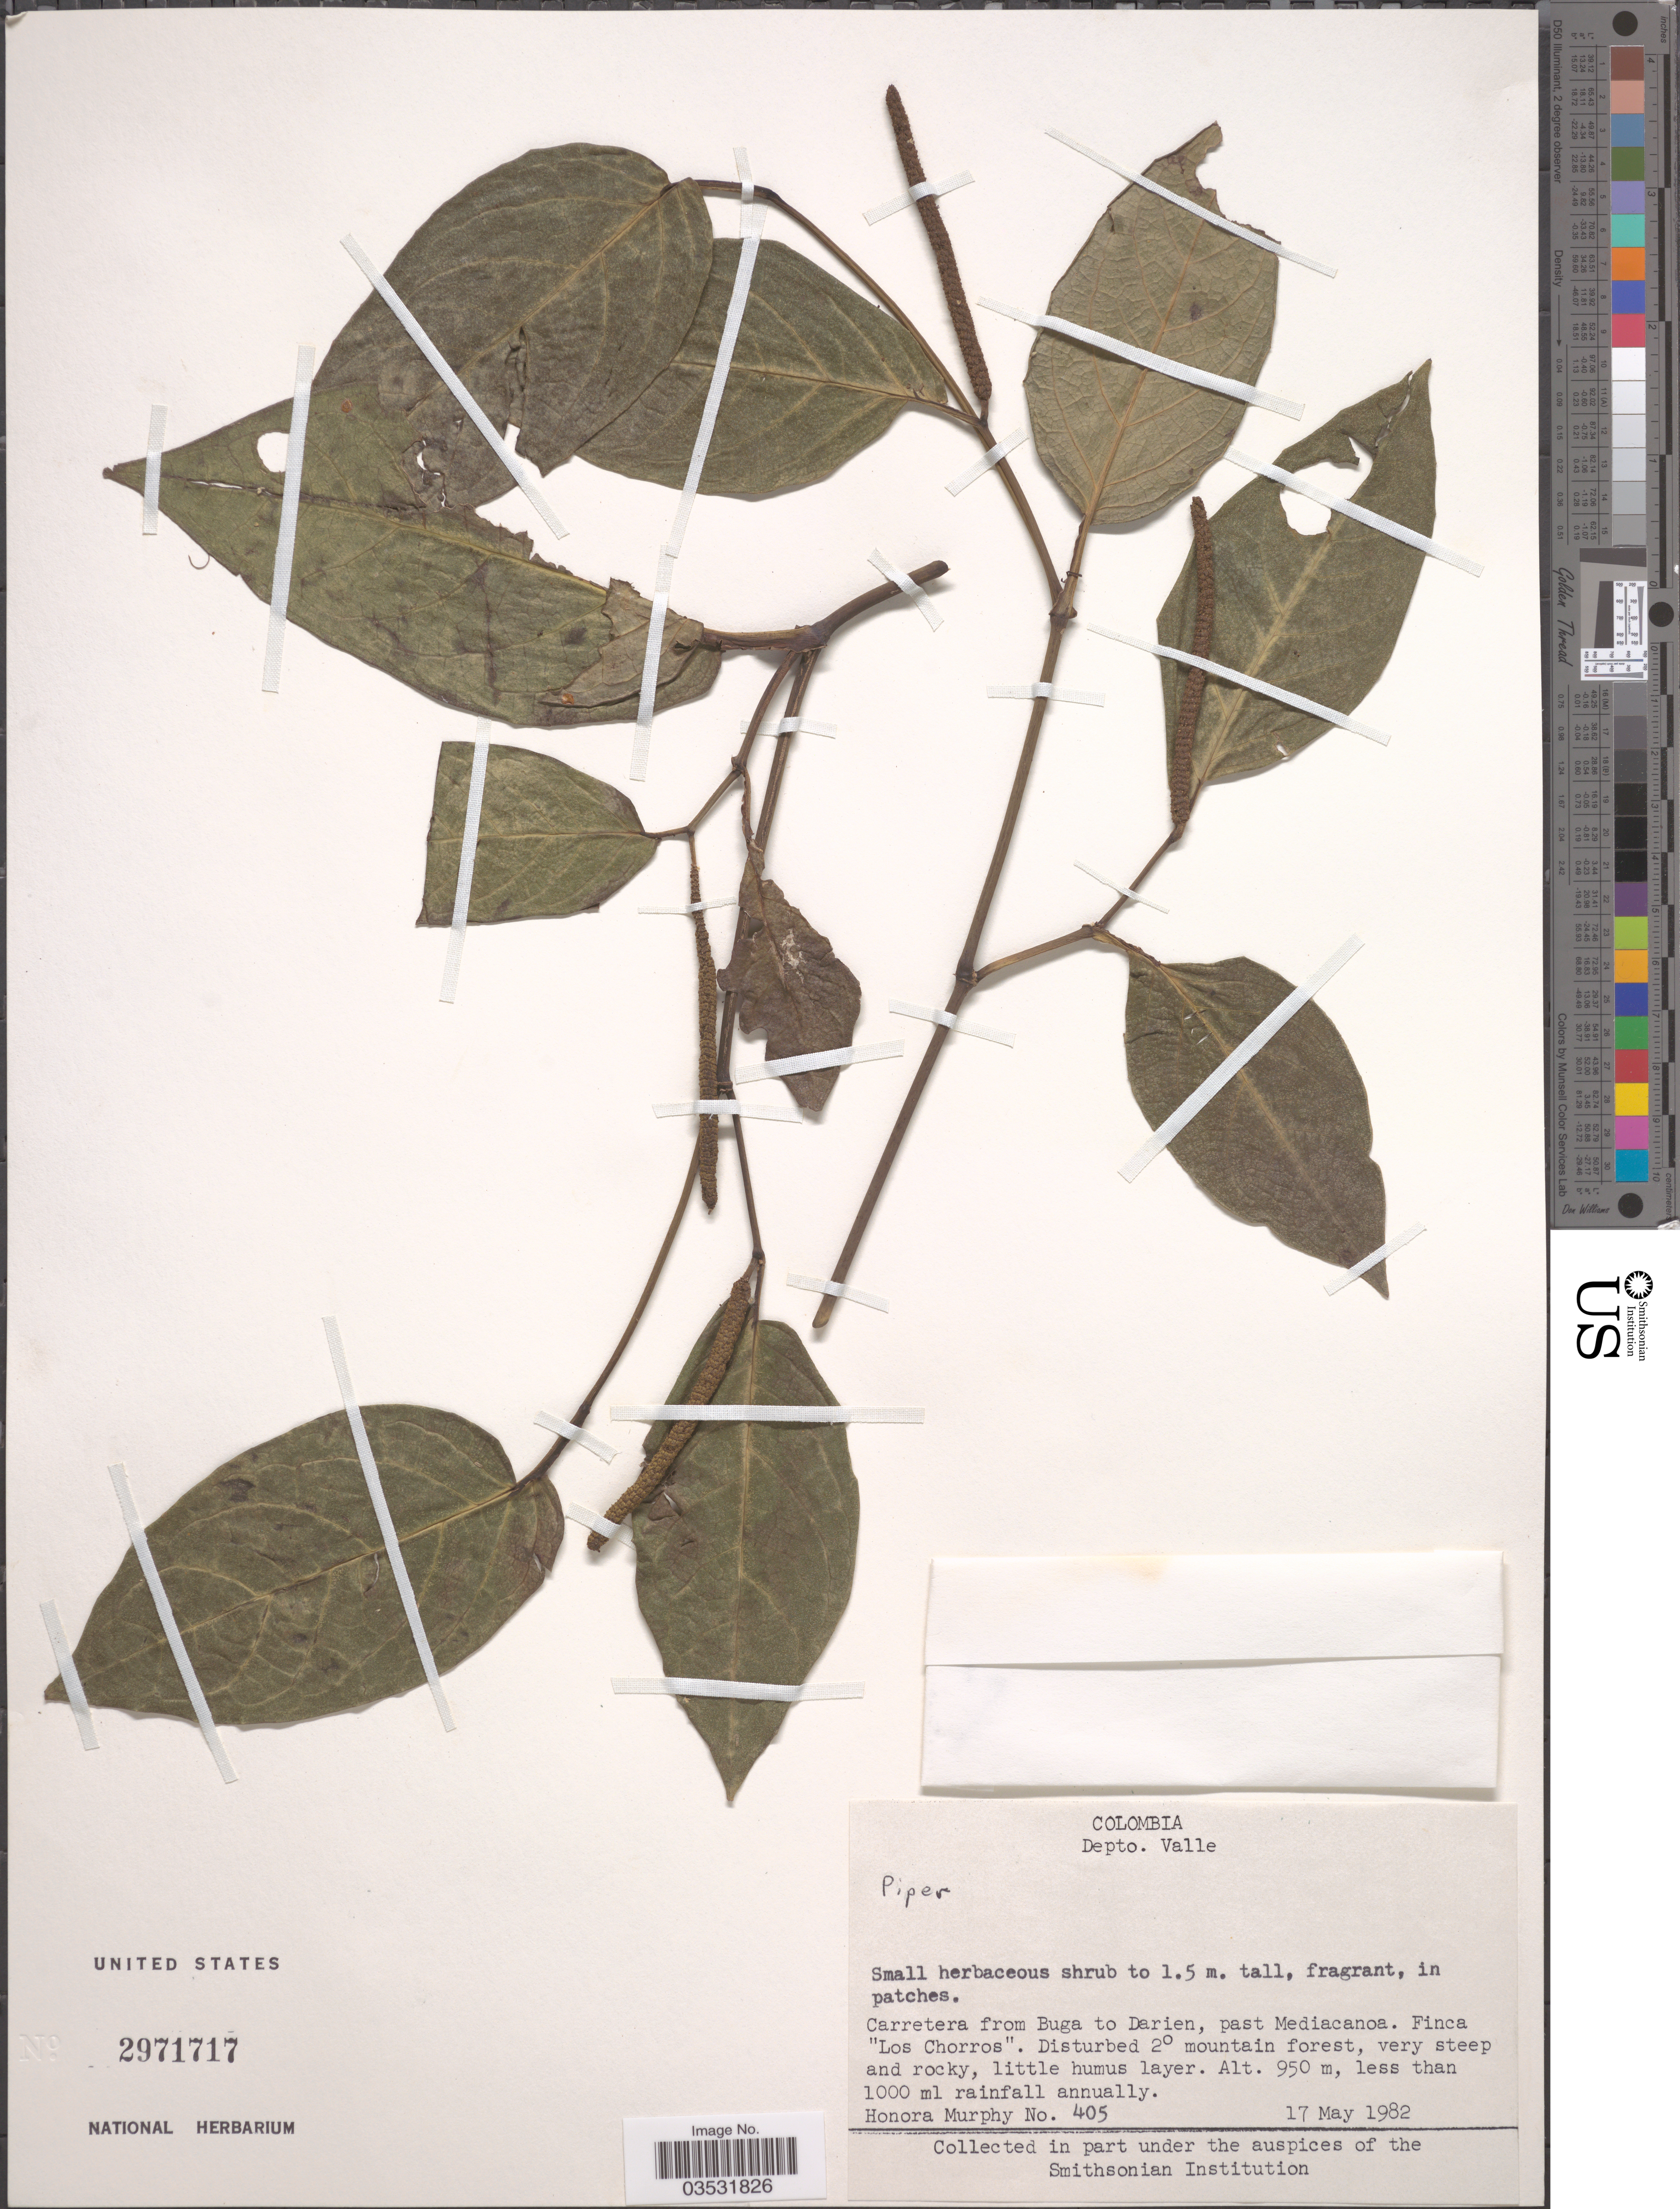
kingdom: Plantae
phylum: Tracheophyta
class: Magnoliopsida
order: Piperales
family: Piperaceae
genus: Piper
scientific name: Piper holtonii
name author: Trel.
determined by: Jaramillo, M. Alejandra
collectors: H. Murphy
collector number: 405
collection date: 1982-05-17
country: Colombia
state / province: Valle del Cauca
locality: Depto. Valle. Carretera from Buga to Darien, past Mediacanoa. Finca "Los Chorros".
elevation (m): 950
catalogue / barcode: US 2971717